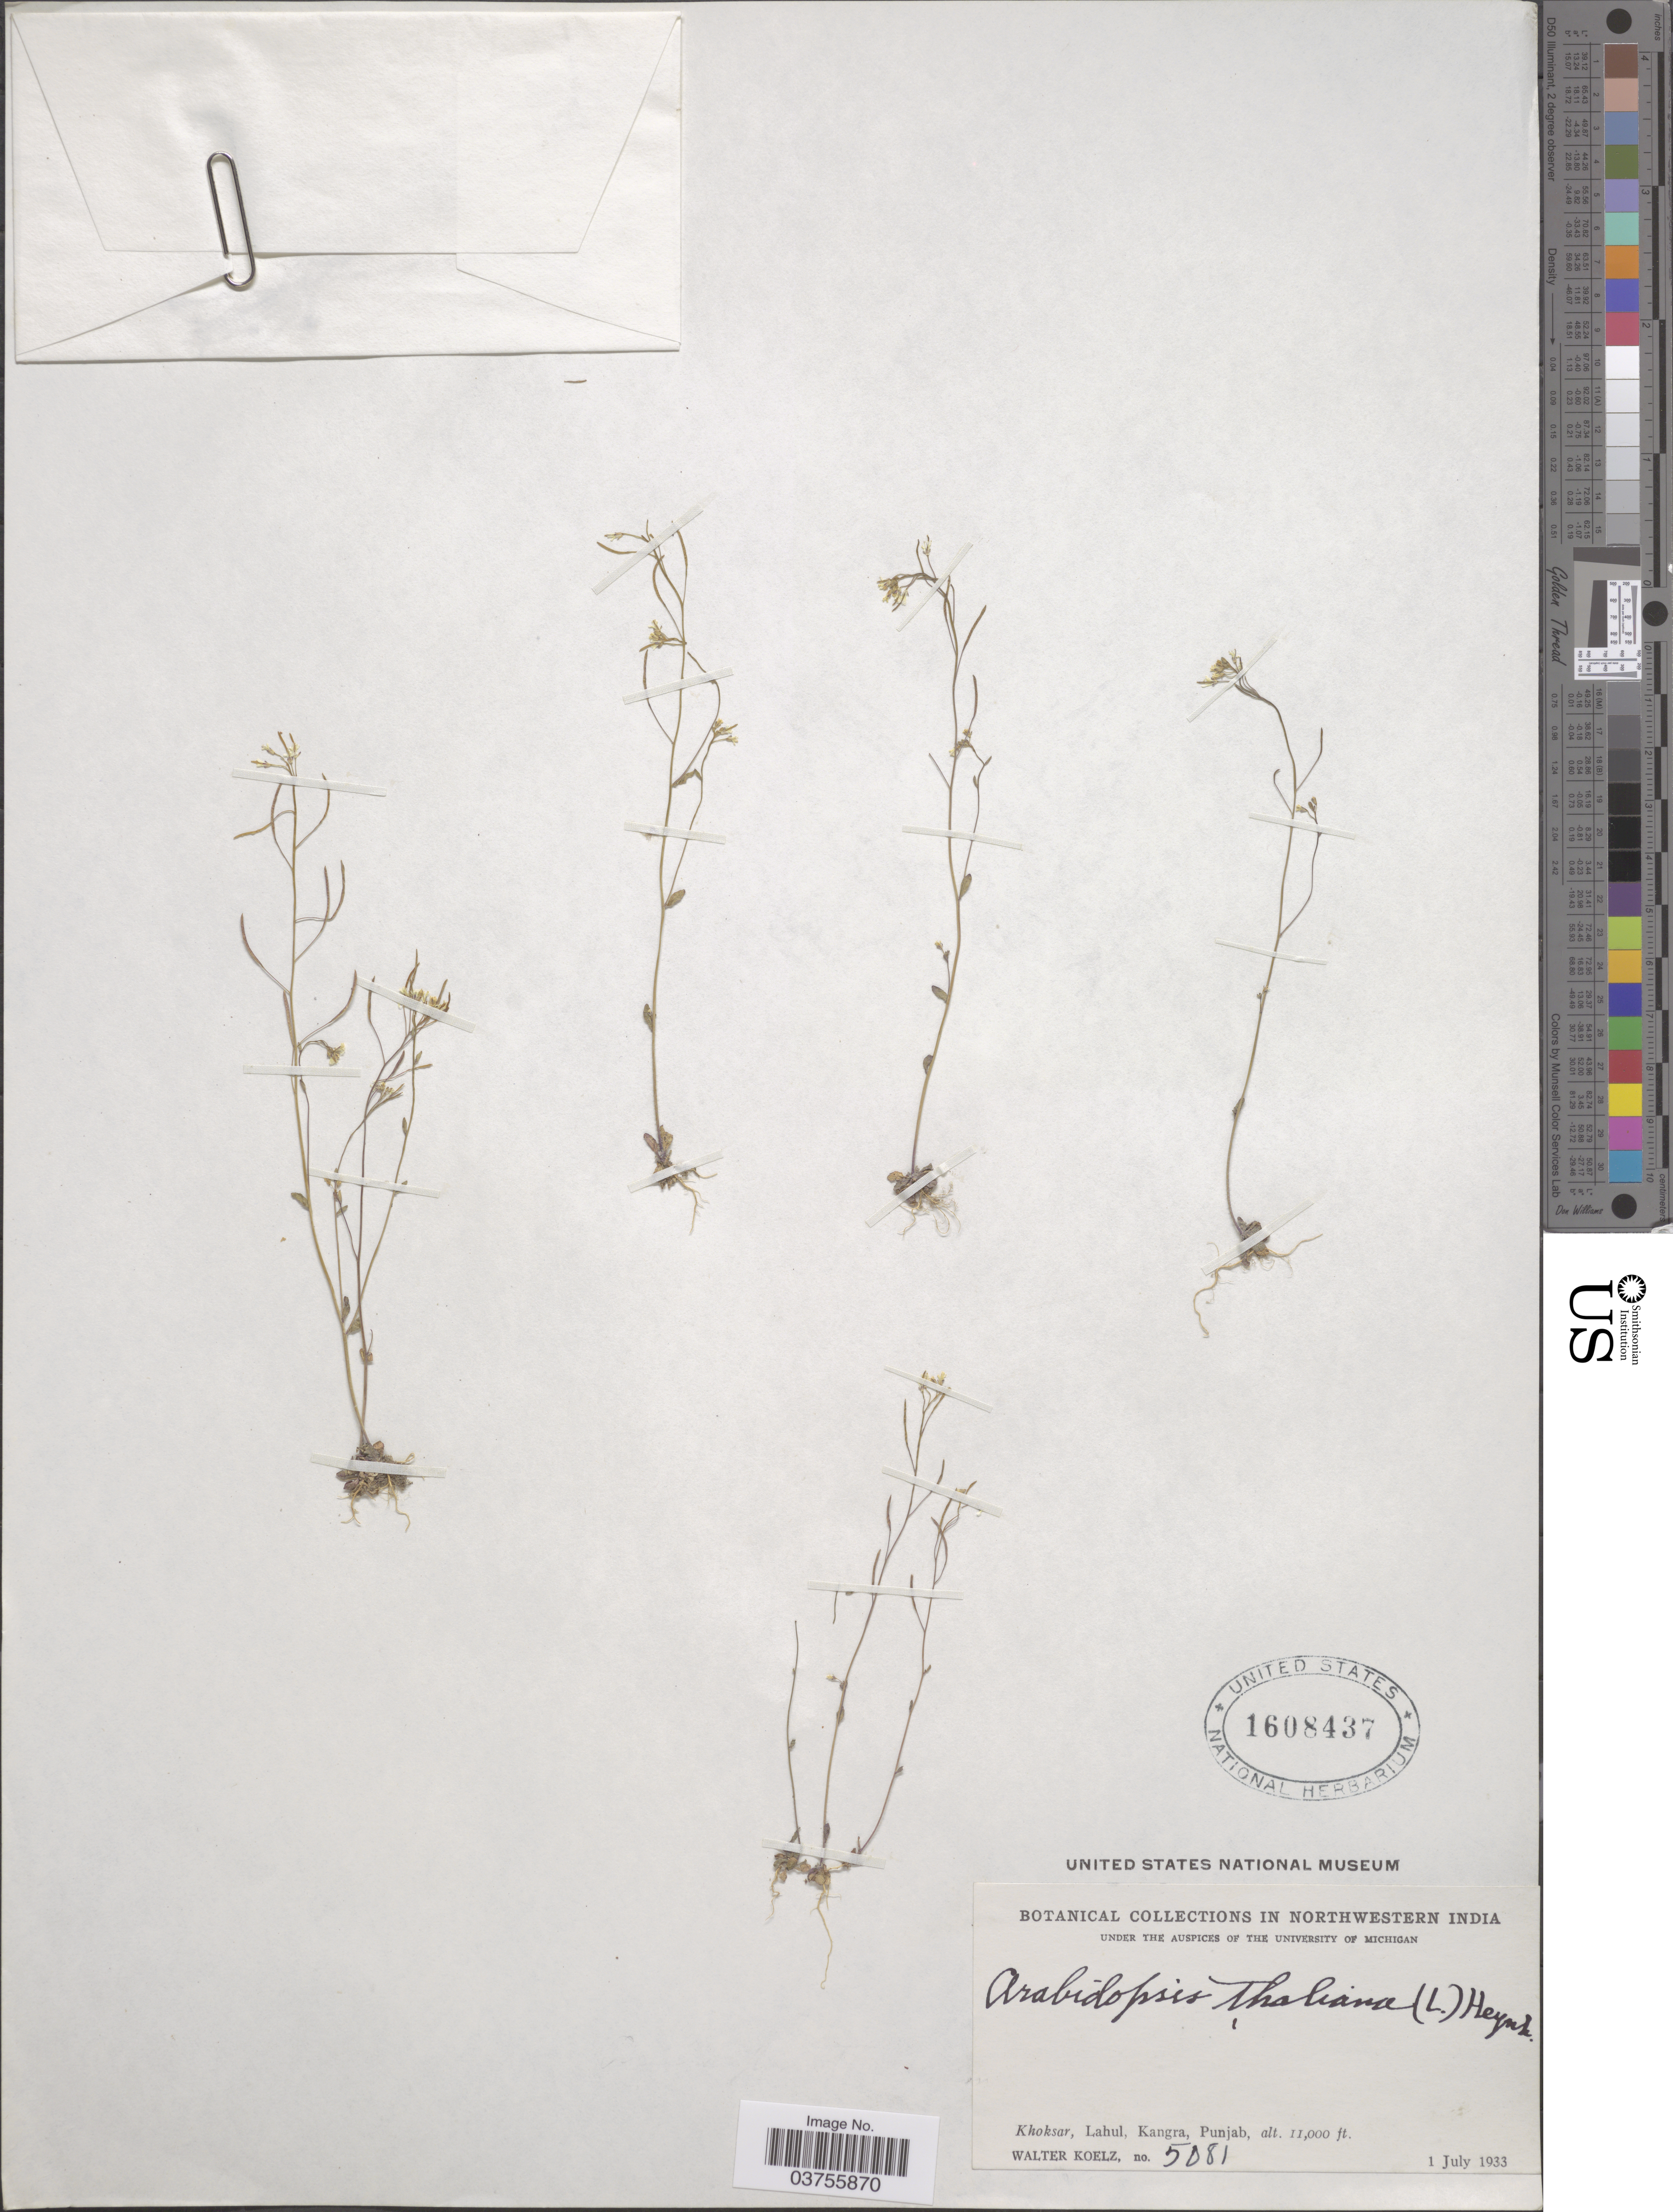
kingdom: Plantae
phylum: Tracheophyta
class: Magnoliopsida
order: Brassicales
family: Brassicaceae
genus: Arabidopsis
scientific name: Arabidopsis thaliana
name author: (L.) Heynh.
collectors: W. N. Koelz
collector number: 5081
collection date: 1933-07-01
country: India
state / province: Punjab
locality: Northwestern India. Khoksar, Lahul, Kangra.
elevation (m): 3353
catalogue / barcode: US 1608437